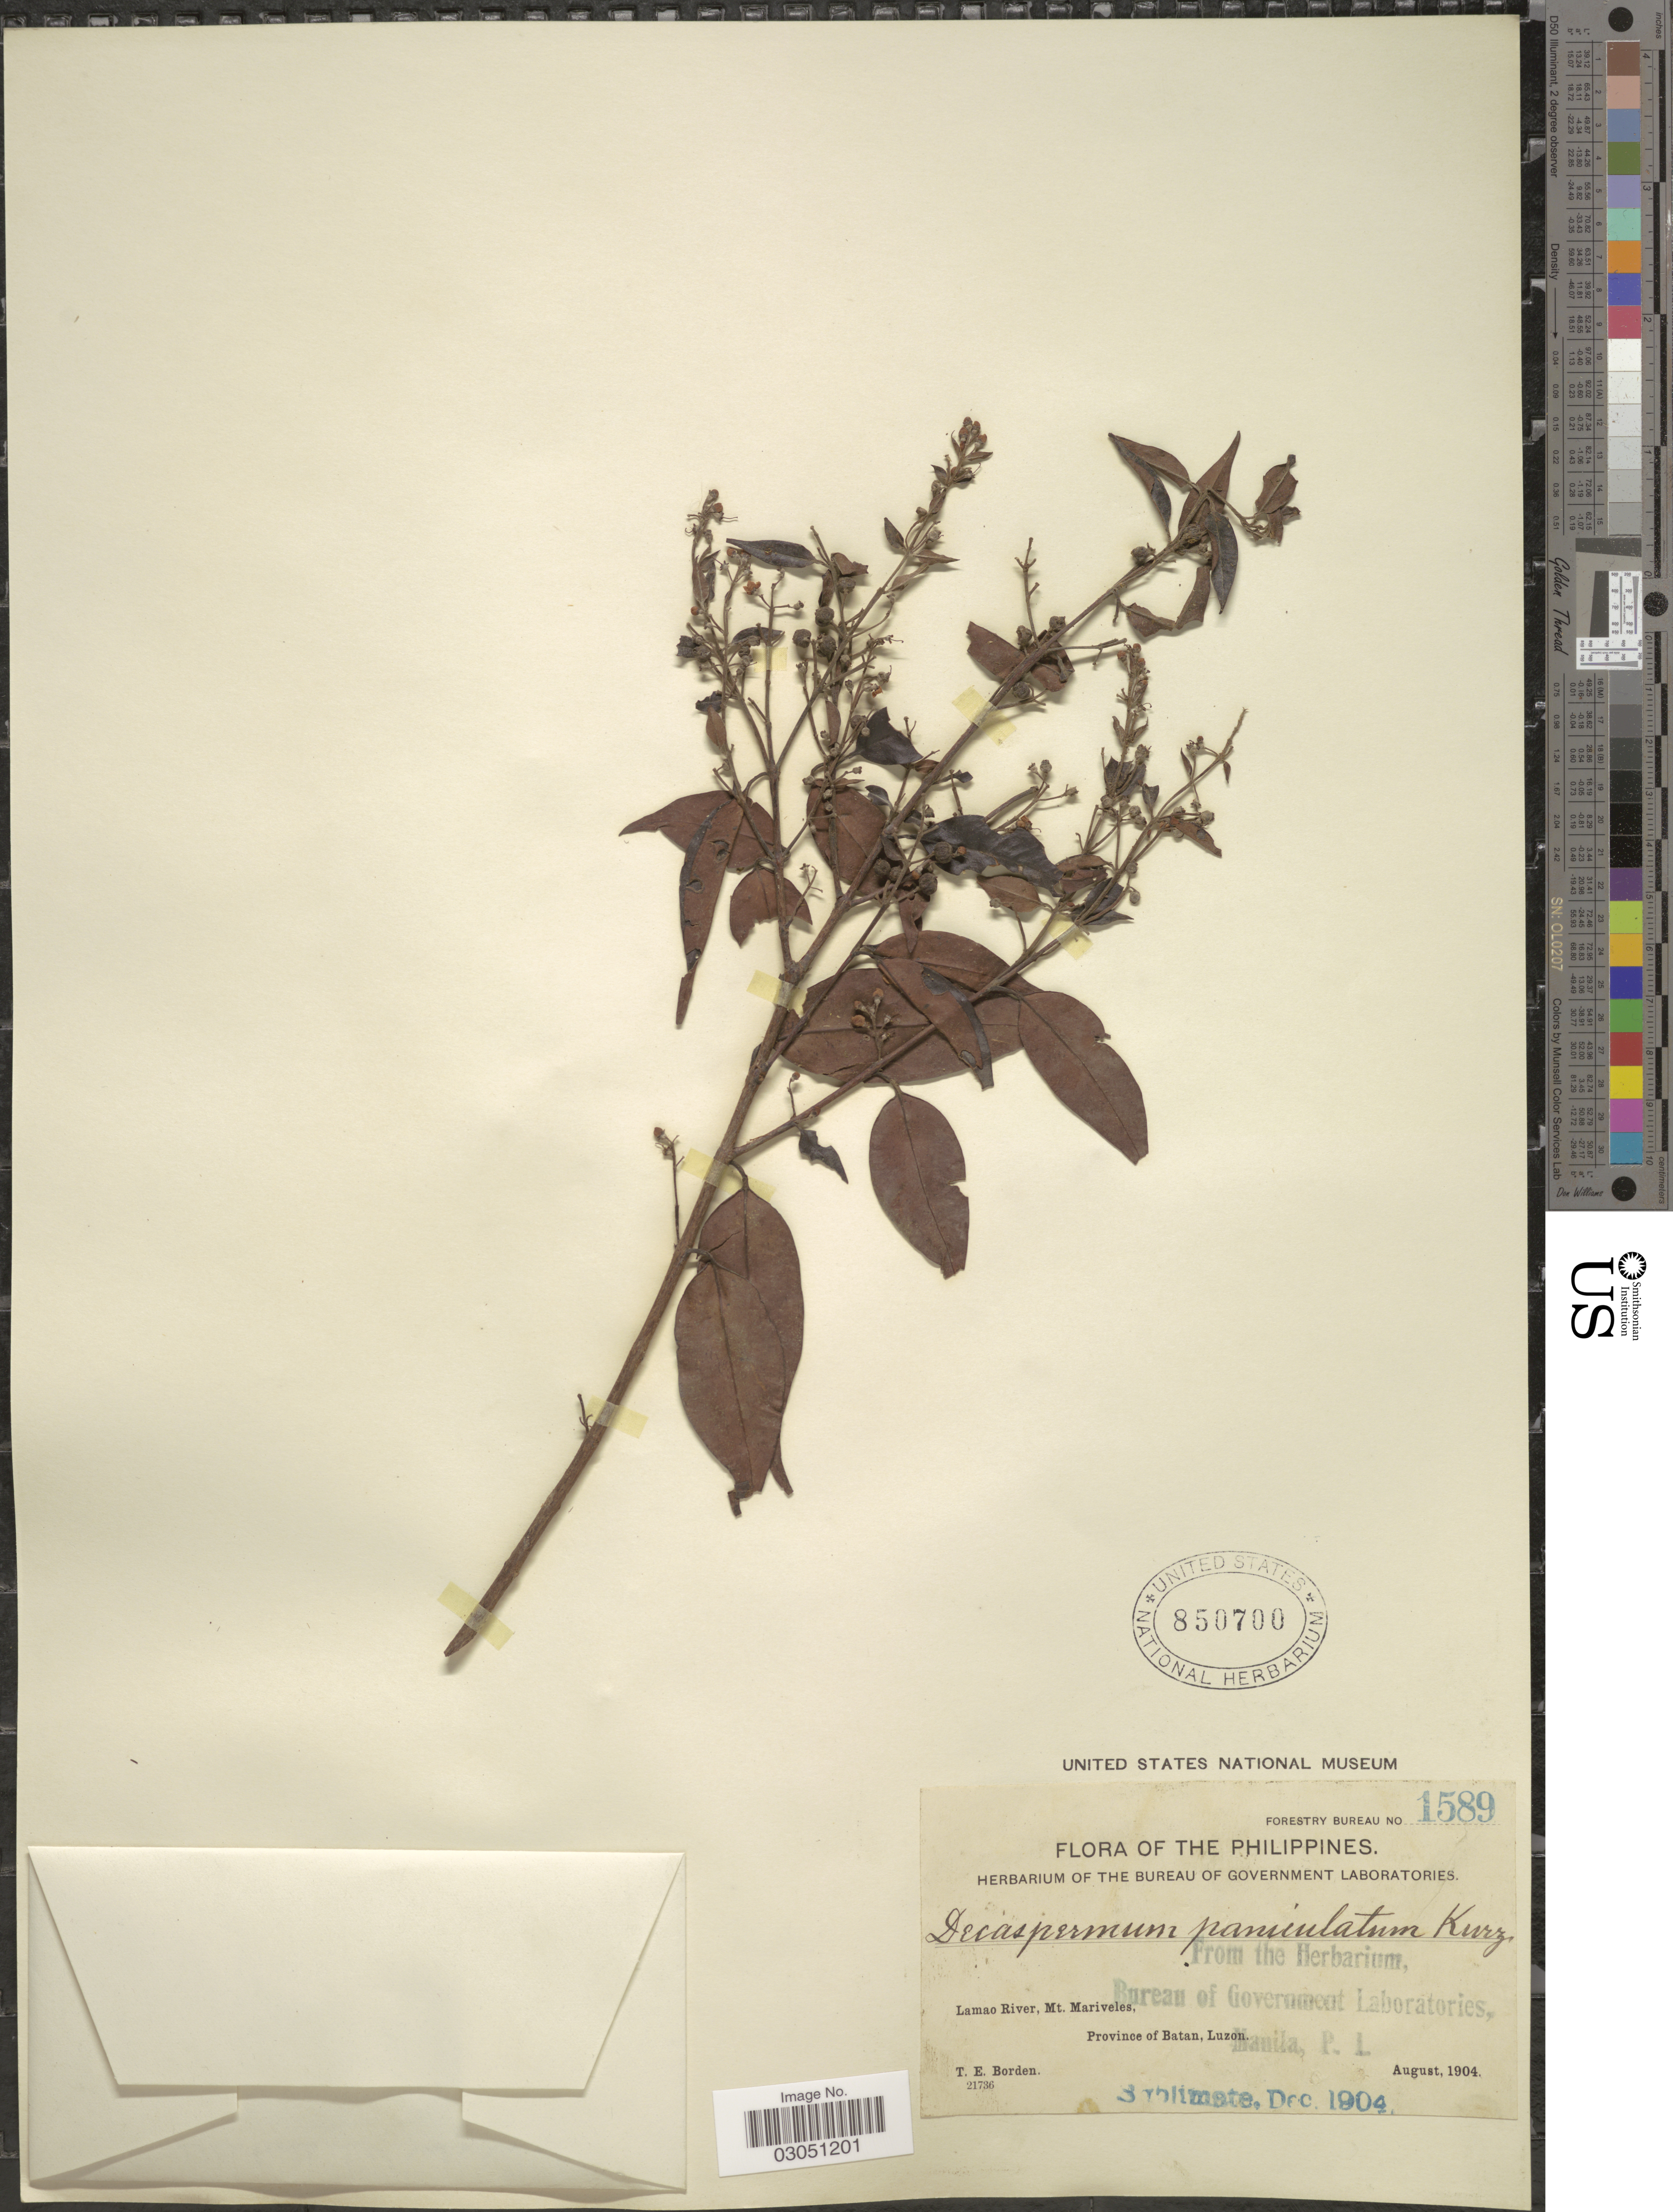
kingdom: Plantae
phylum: Tracheophyta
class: Magnoliopsida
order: Myrtales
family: Myrtaceae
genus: Decaspermum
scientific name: Decaspermum fruticosum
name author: J.R. Forst. & G. Forst.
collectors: T. E. Borden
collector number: Forestry Bureau 1589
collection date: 1904-08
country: Philippines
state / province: Cagayan Valley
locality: The Philippines. Lamao River, Mt. Mariveles, Province of Batan, Luzon.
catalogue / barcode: US 850700